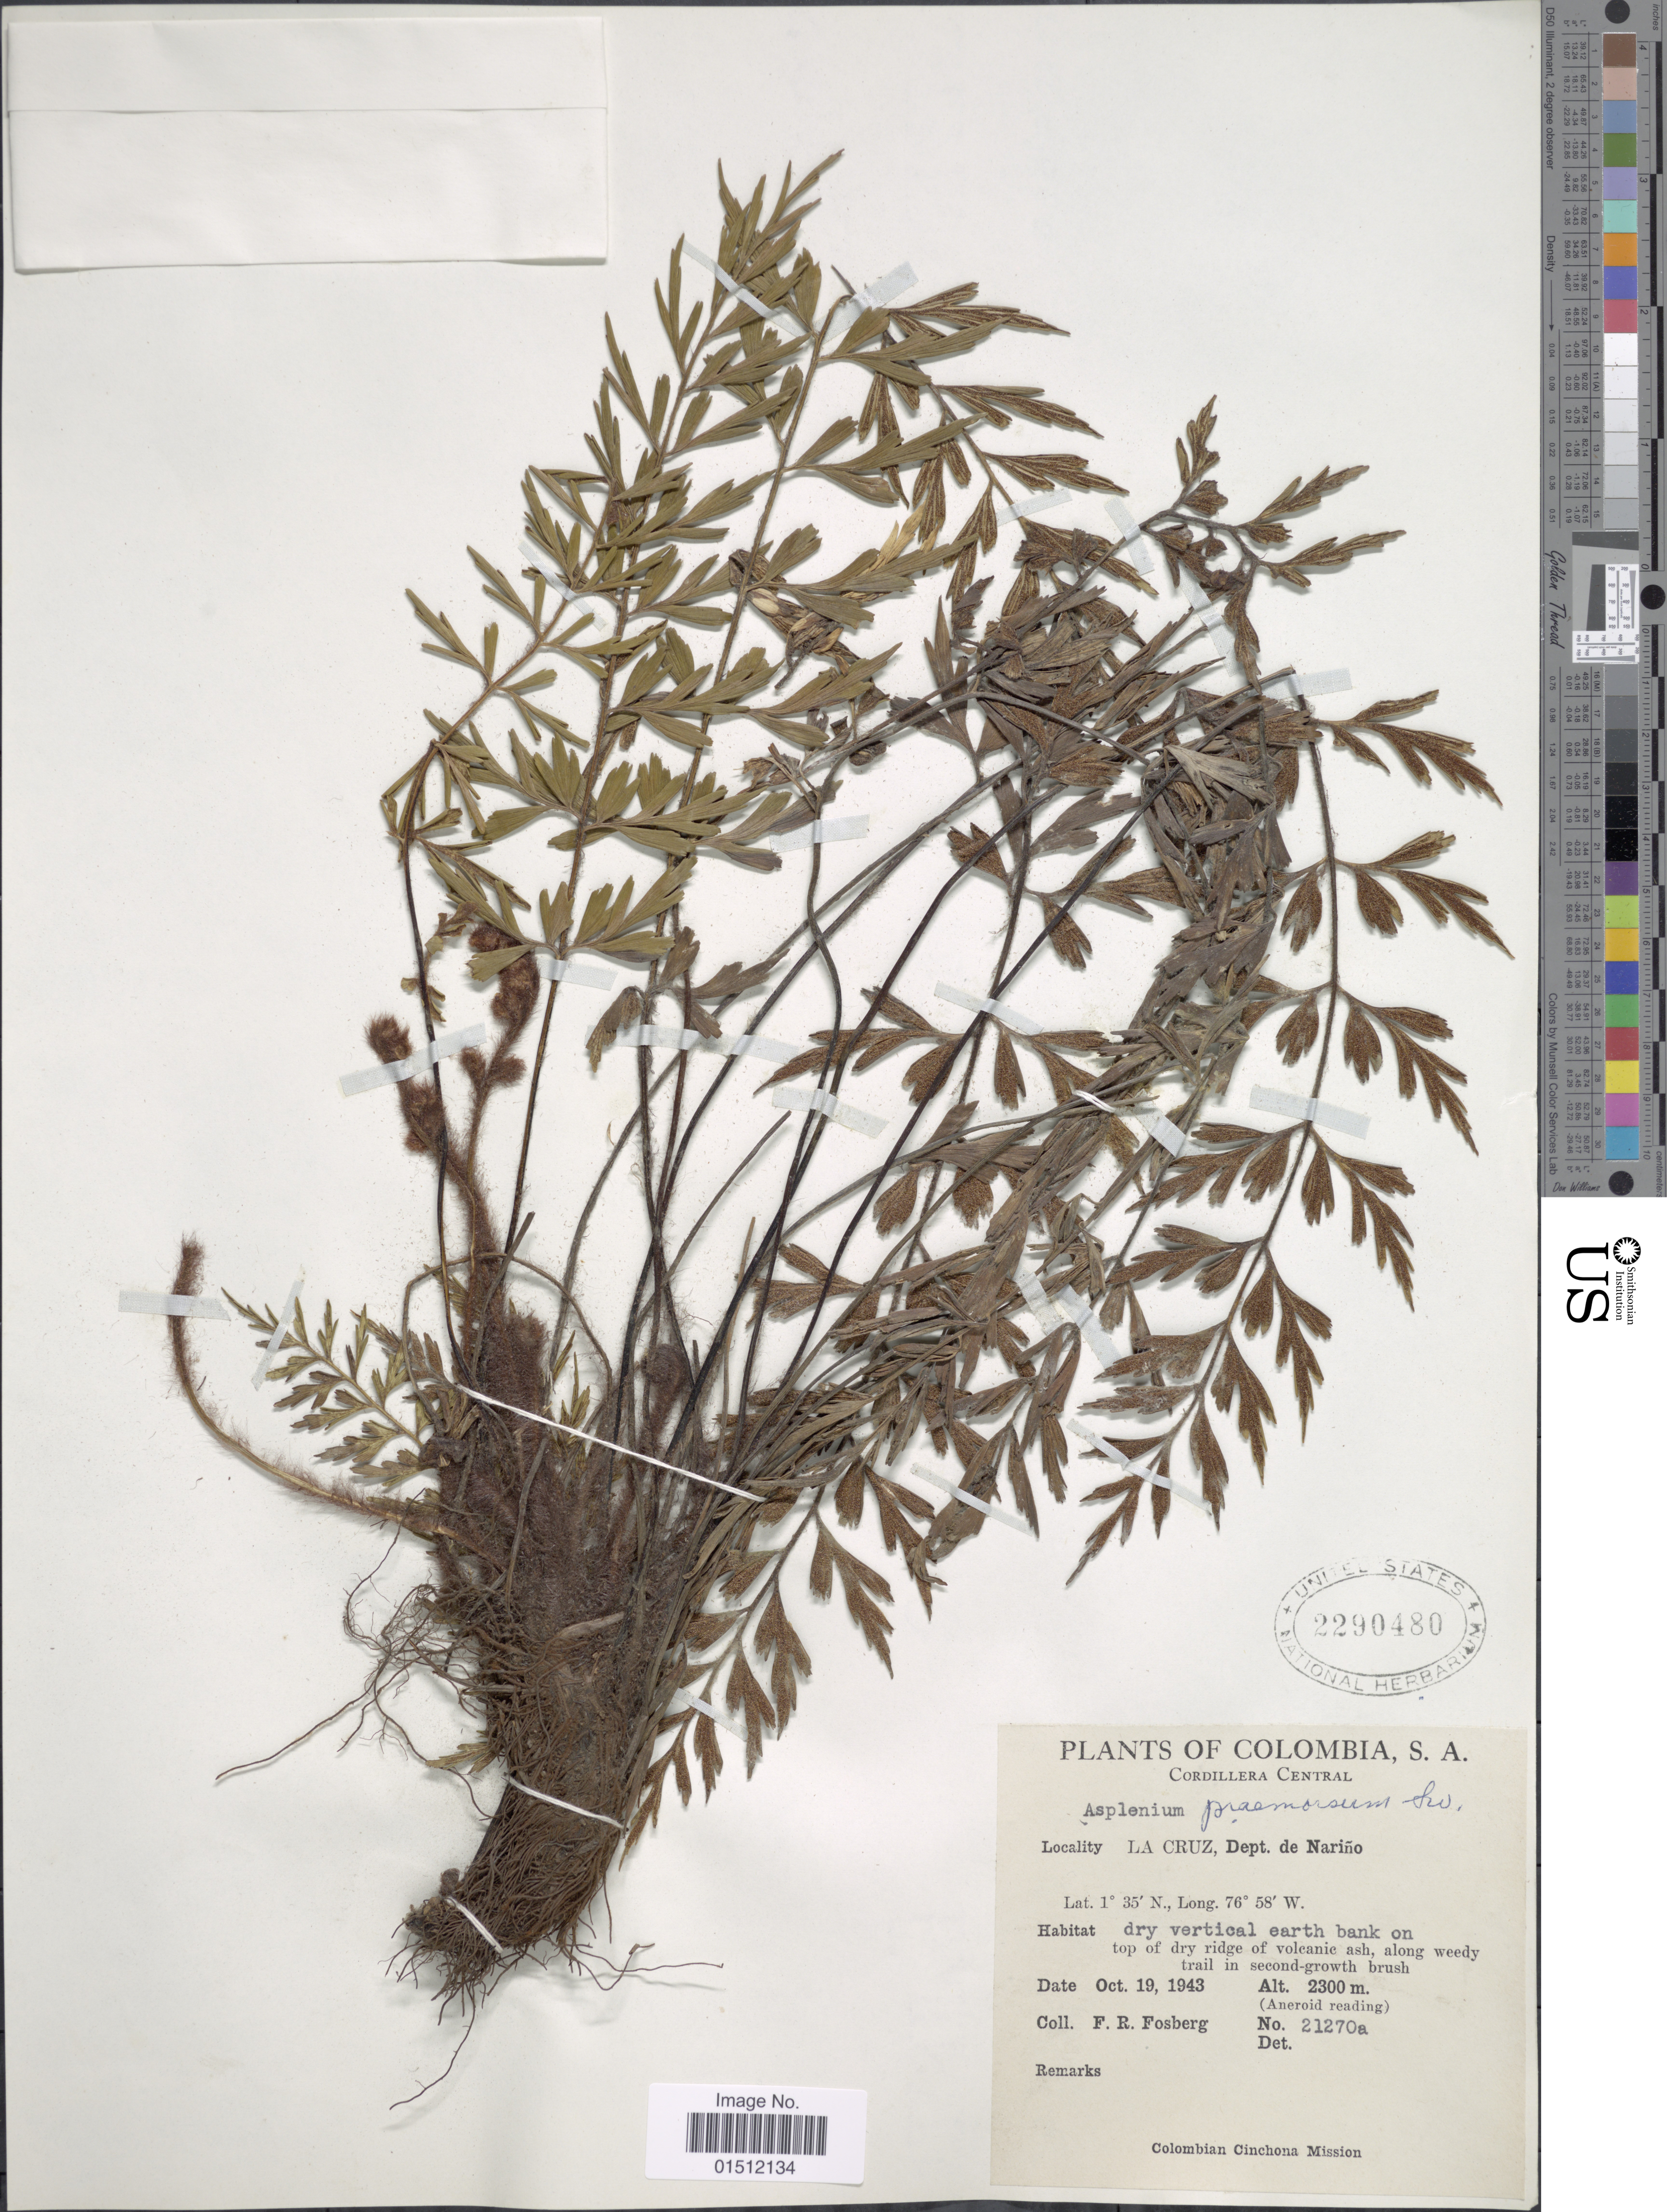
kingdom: Plantae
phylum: Tracheophyta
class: Polypodiopsida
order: Polypodiales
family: Aspleniaceae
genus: Asplenium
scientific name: Asplenium praemorsum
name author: Sw.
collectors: F. R. Fosberg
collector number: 21270a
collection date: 1943-10-19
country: Colombia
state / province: Nariño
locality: Cordillera Oriental, La Cruz, Dept. de Narino.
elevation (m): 2300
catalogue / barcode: US 2290480